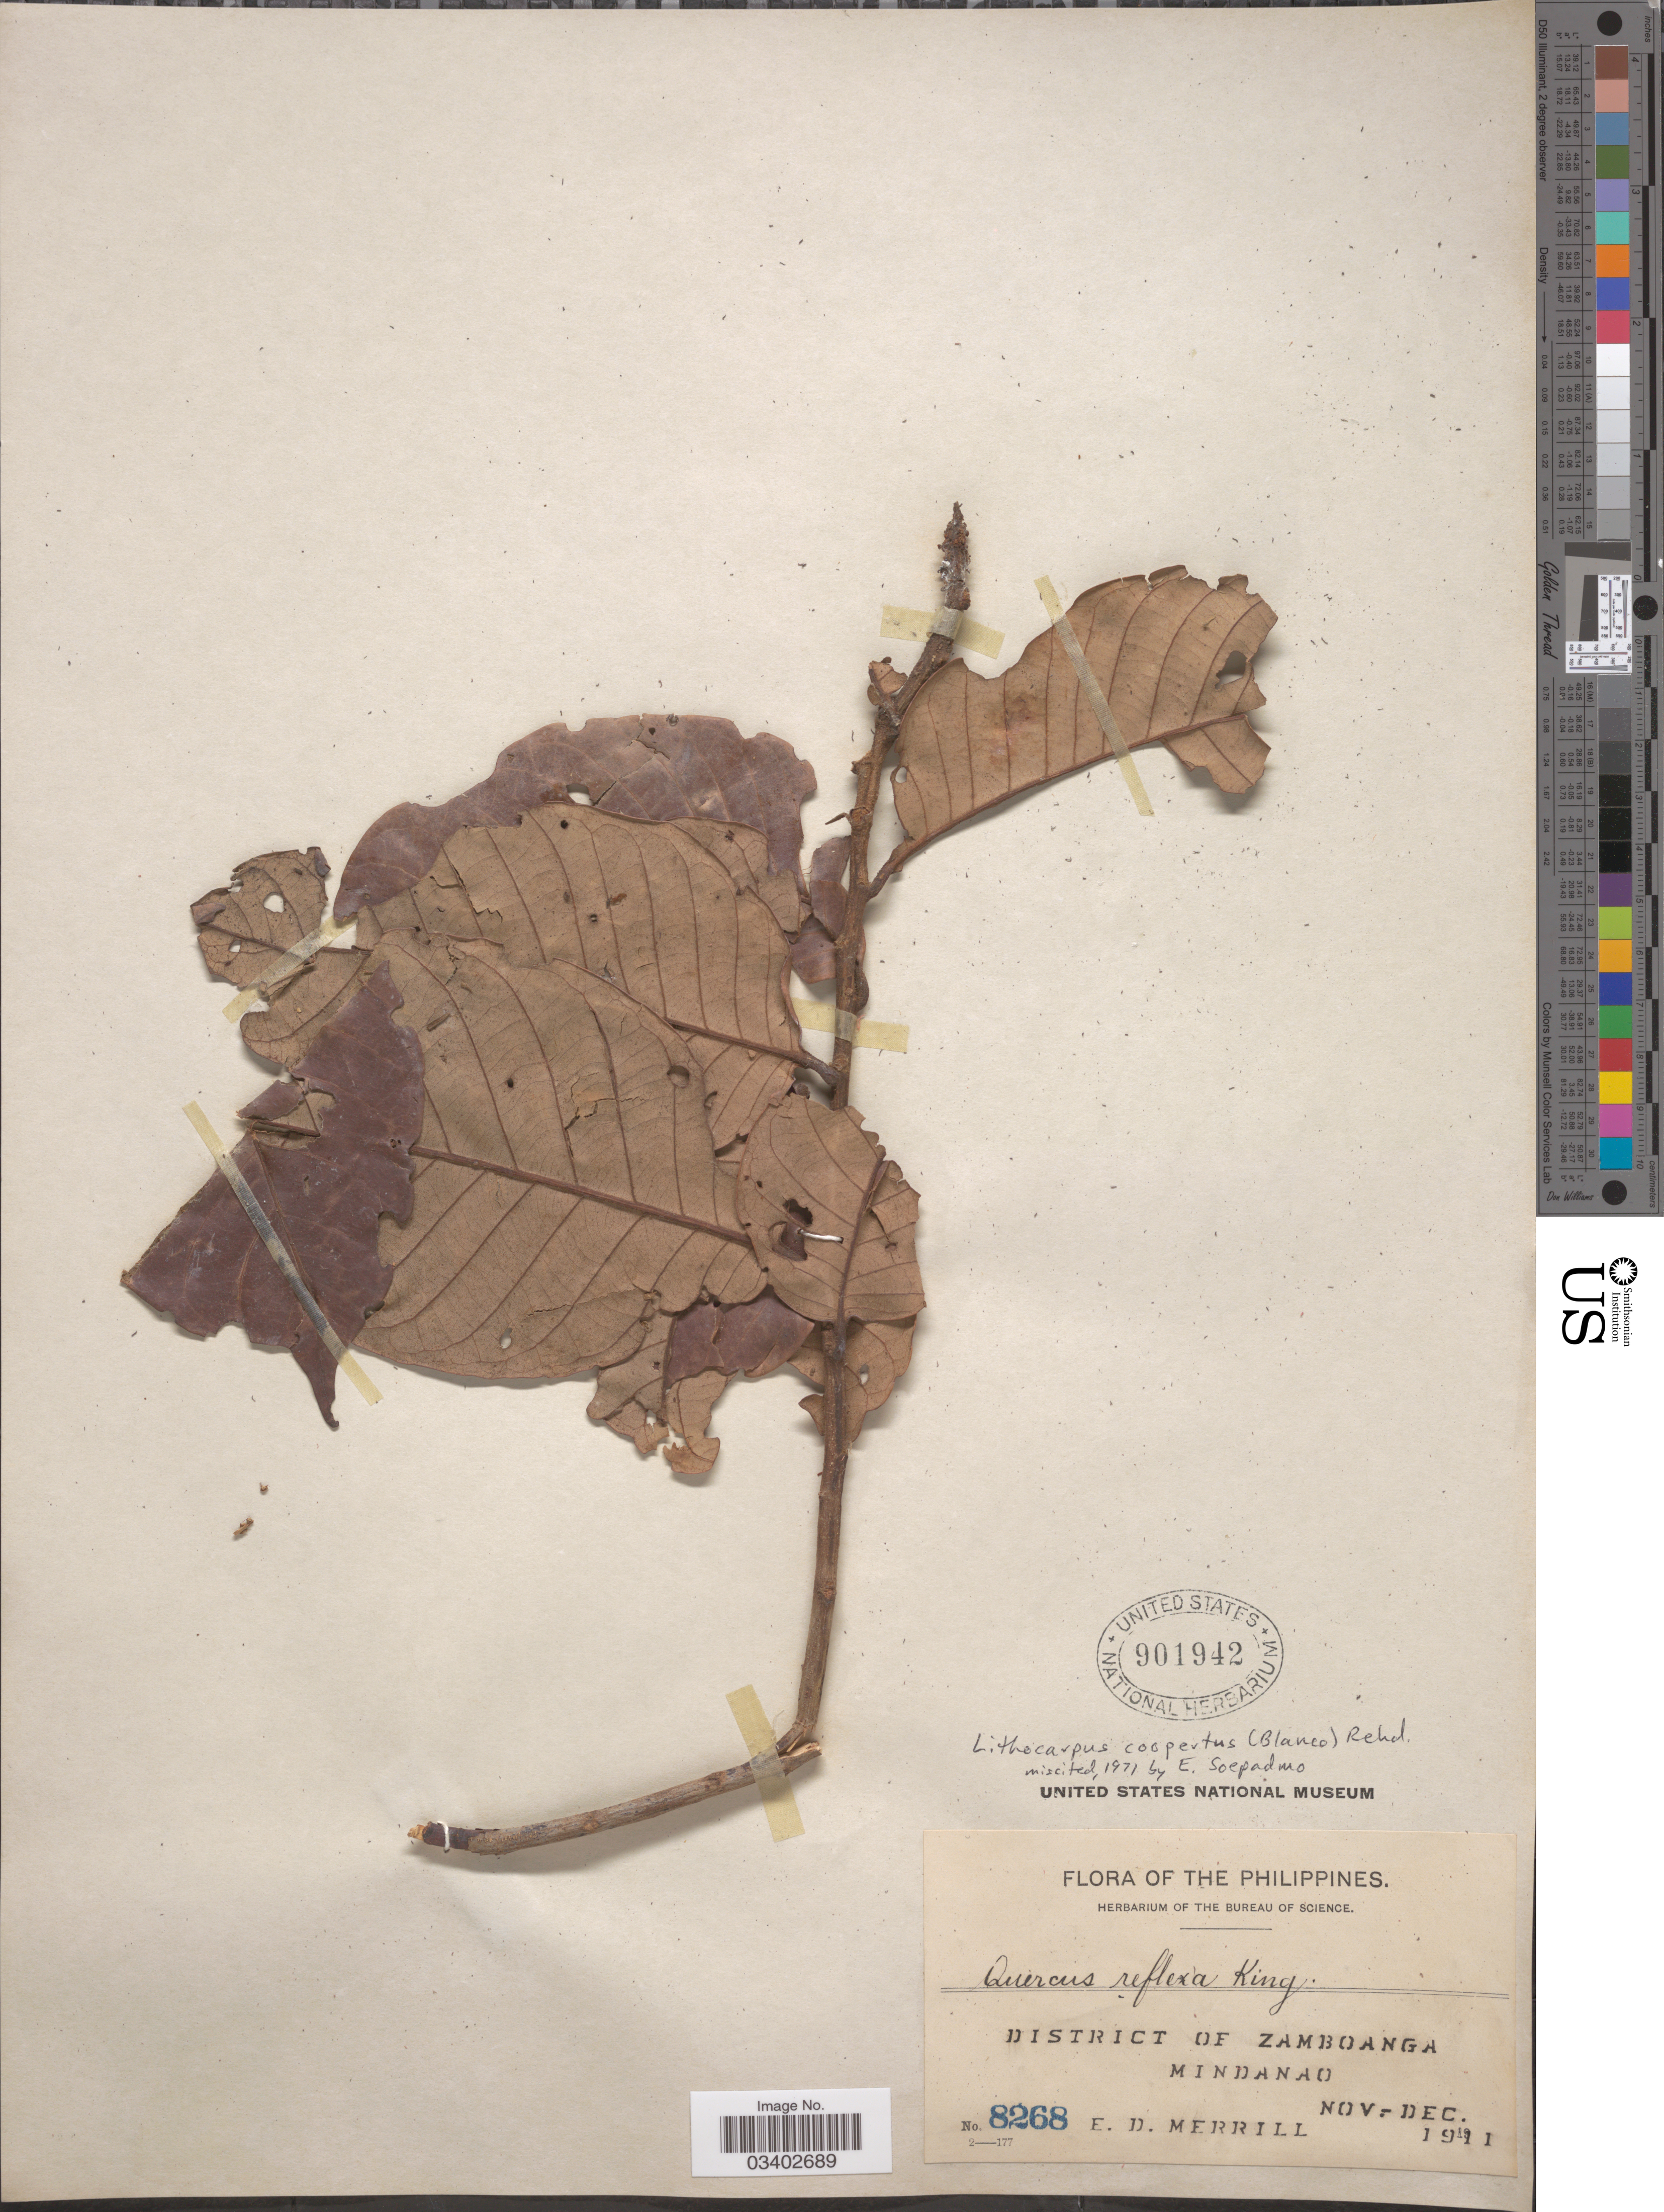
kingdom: Plantae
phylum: Tracheophyta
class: Magnoliopsida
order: Fagales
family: Fagaceae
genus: Lithocarpus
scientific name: Lithocarpus coopertus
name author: (Blanco) Rehder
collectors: E. D. Merrill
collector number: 8268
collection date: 1911-11/1911-12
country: Philippines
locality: District of Zamboanga. Mindanao.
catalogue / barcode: US 901942